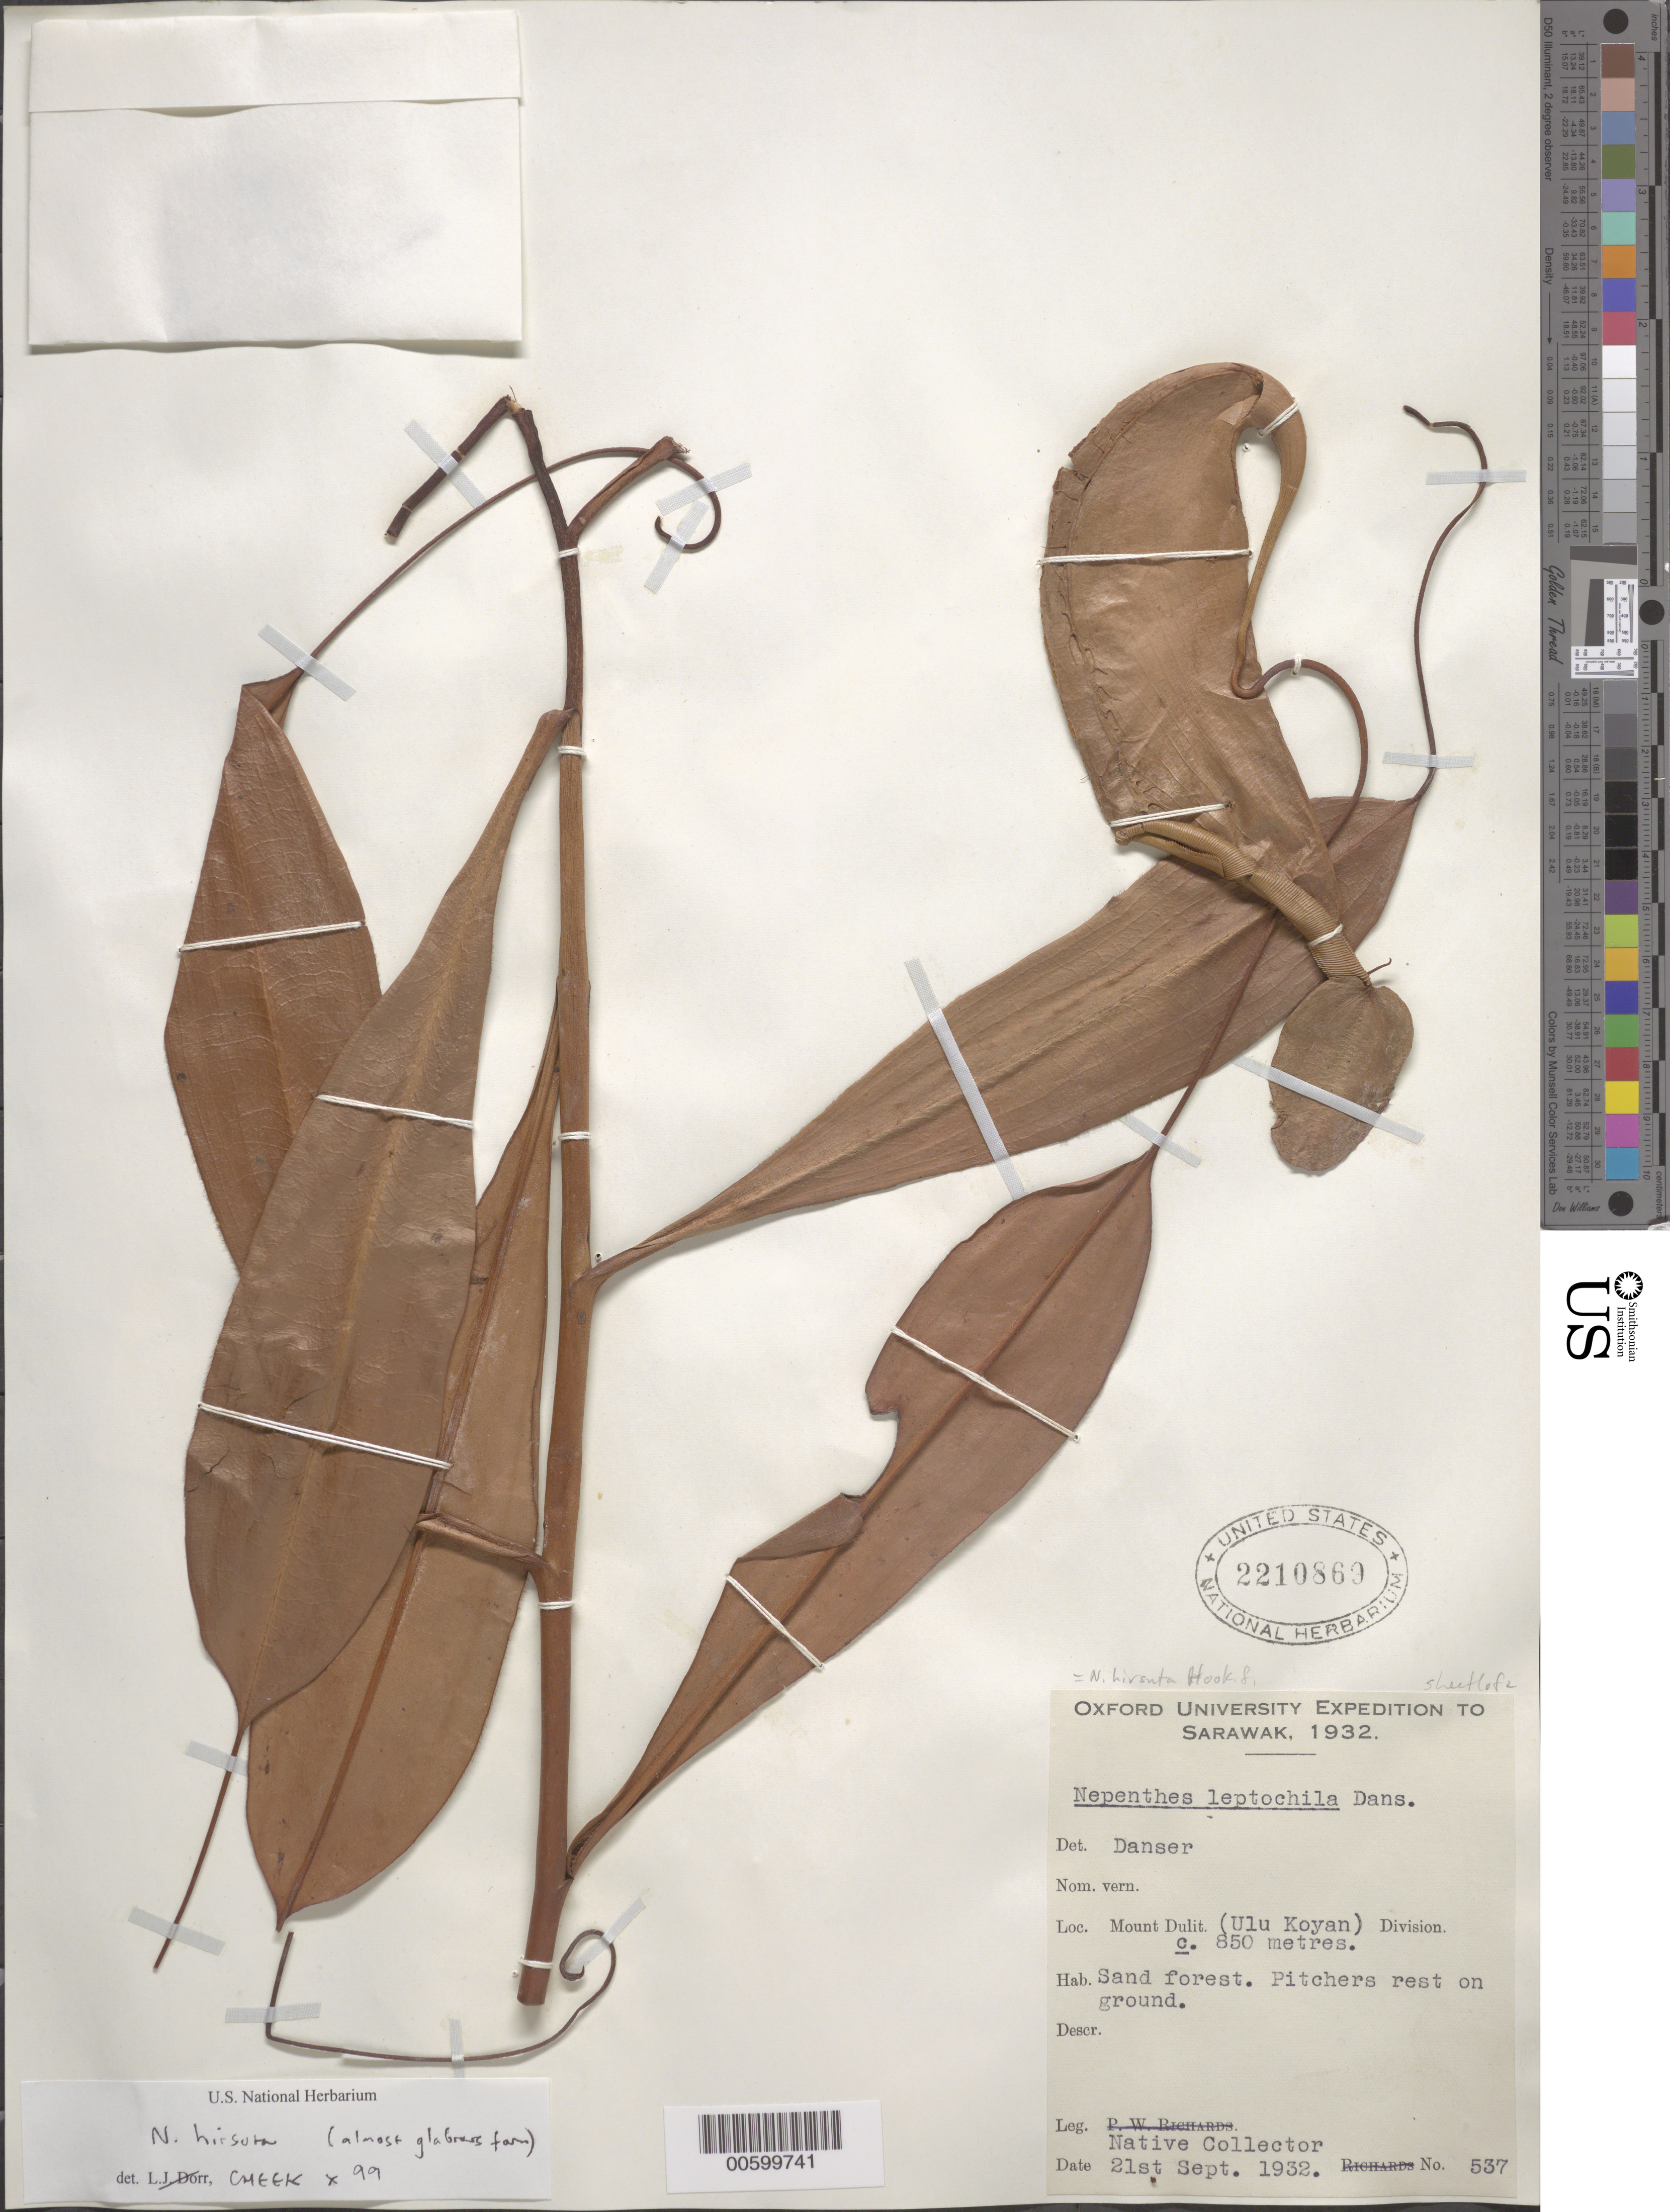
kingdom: Plantae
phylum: Tracheophyta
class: Magnoliopsida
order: Caryophyllales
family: Nepenthaceae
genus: Nepenthes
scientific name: Nepenthes hirsuta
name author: Hook. f.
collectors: Native collector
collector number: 537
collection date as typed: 21 Sep 1932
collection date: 1932-09-21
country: Malaysia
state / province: Sarawak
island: Borneo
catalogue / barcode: US 2210860